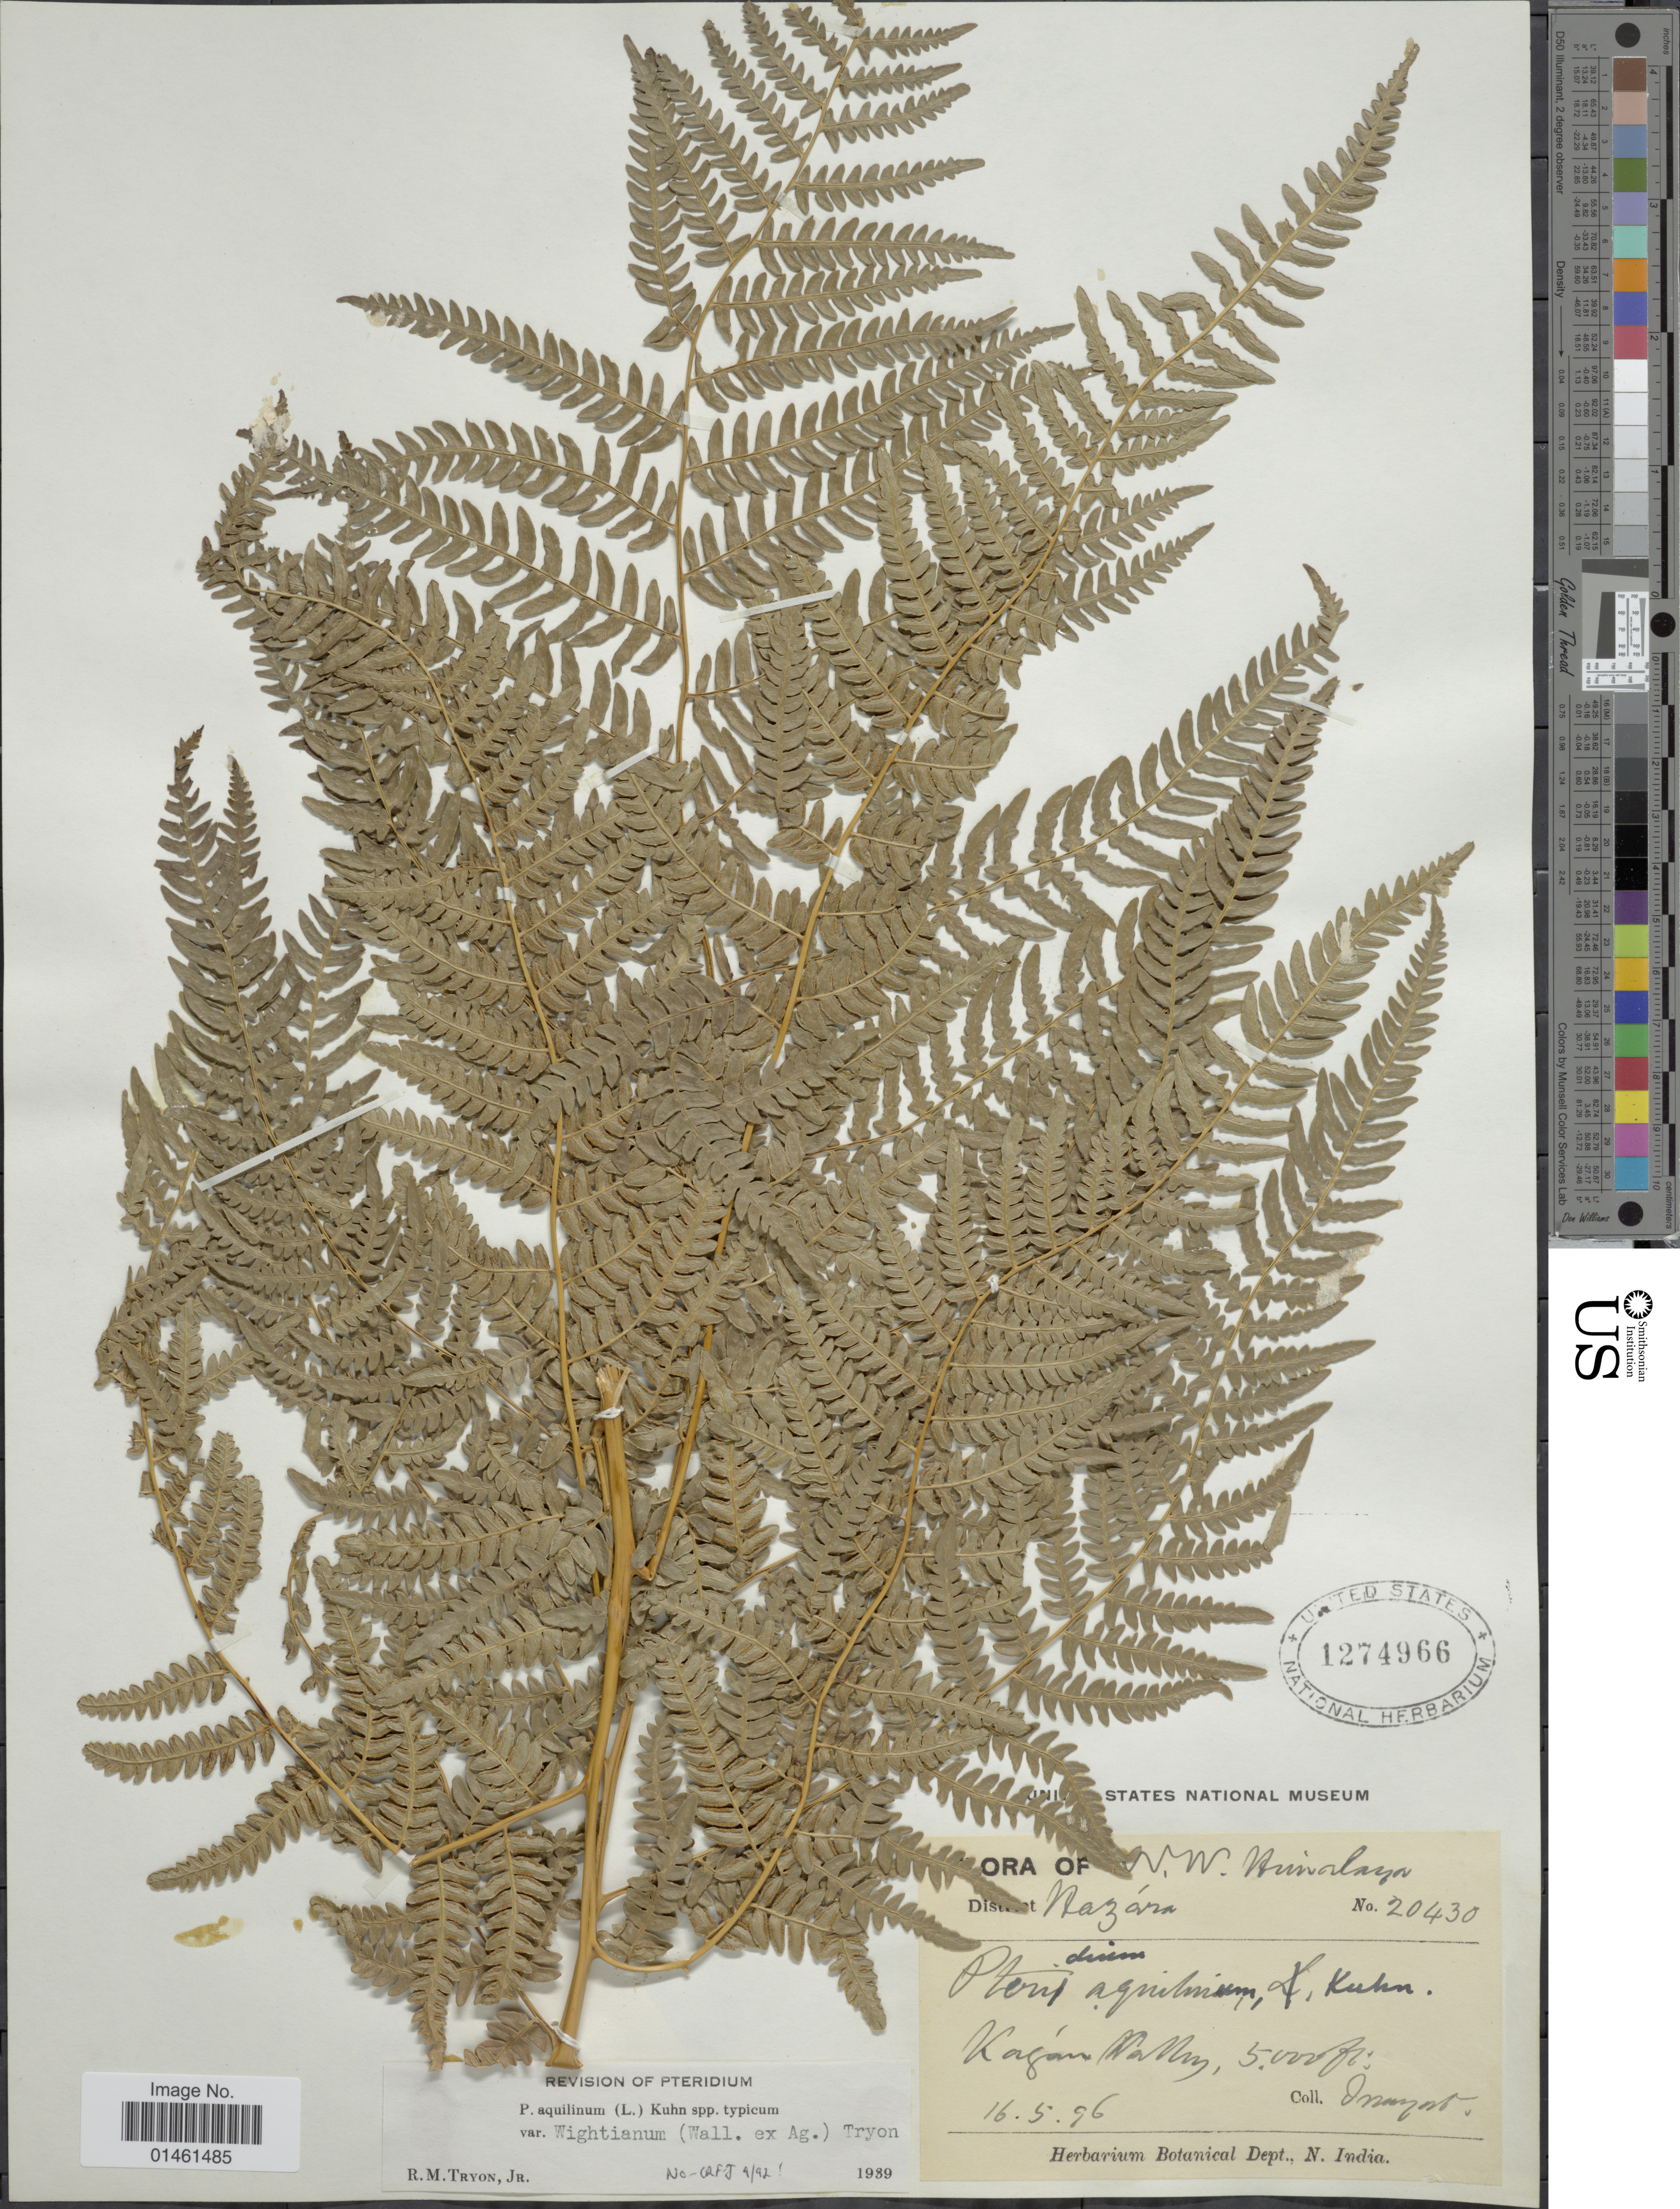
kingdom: Plantae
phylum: Tracheophyta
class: Polypodiopsida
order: Polypodiales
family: Dennstaedtiaceae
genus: Pteridium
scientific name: Pteridium aquilinum var. wightianum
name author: (J. Agardh) R.M. Tryon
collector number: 20430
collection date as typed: Transcribed d/m/y: 16/5/96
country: Pakistan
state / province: Khyber Pakhtunkhwa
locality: NW Himalaya District, Hazára, Kagán Valley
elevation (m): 1524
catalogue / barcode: US 1274966